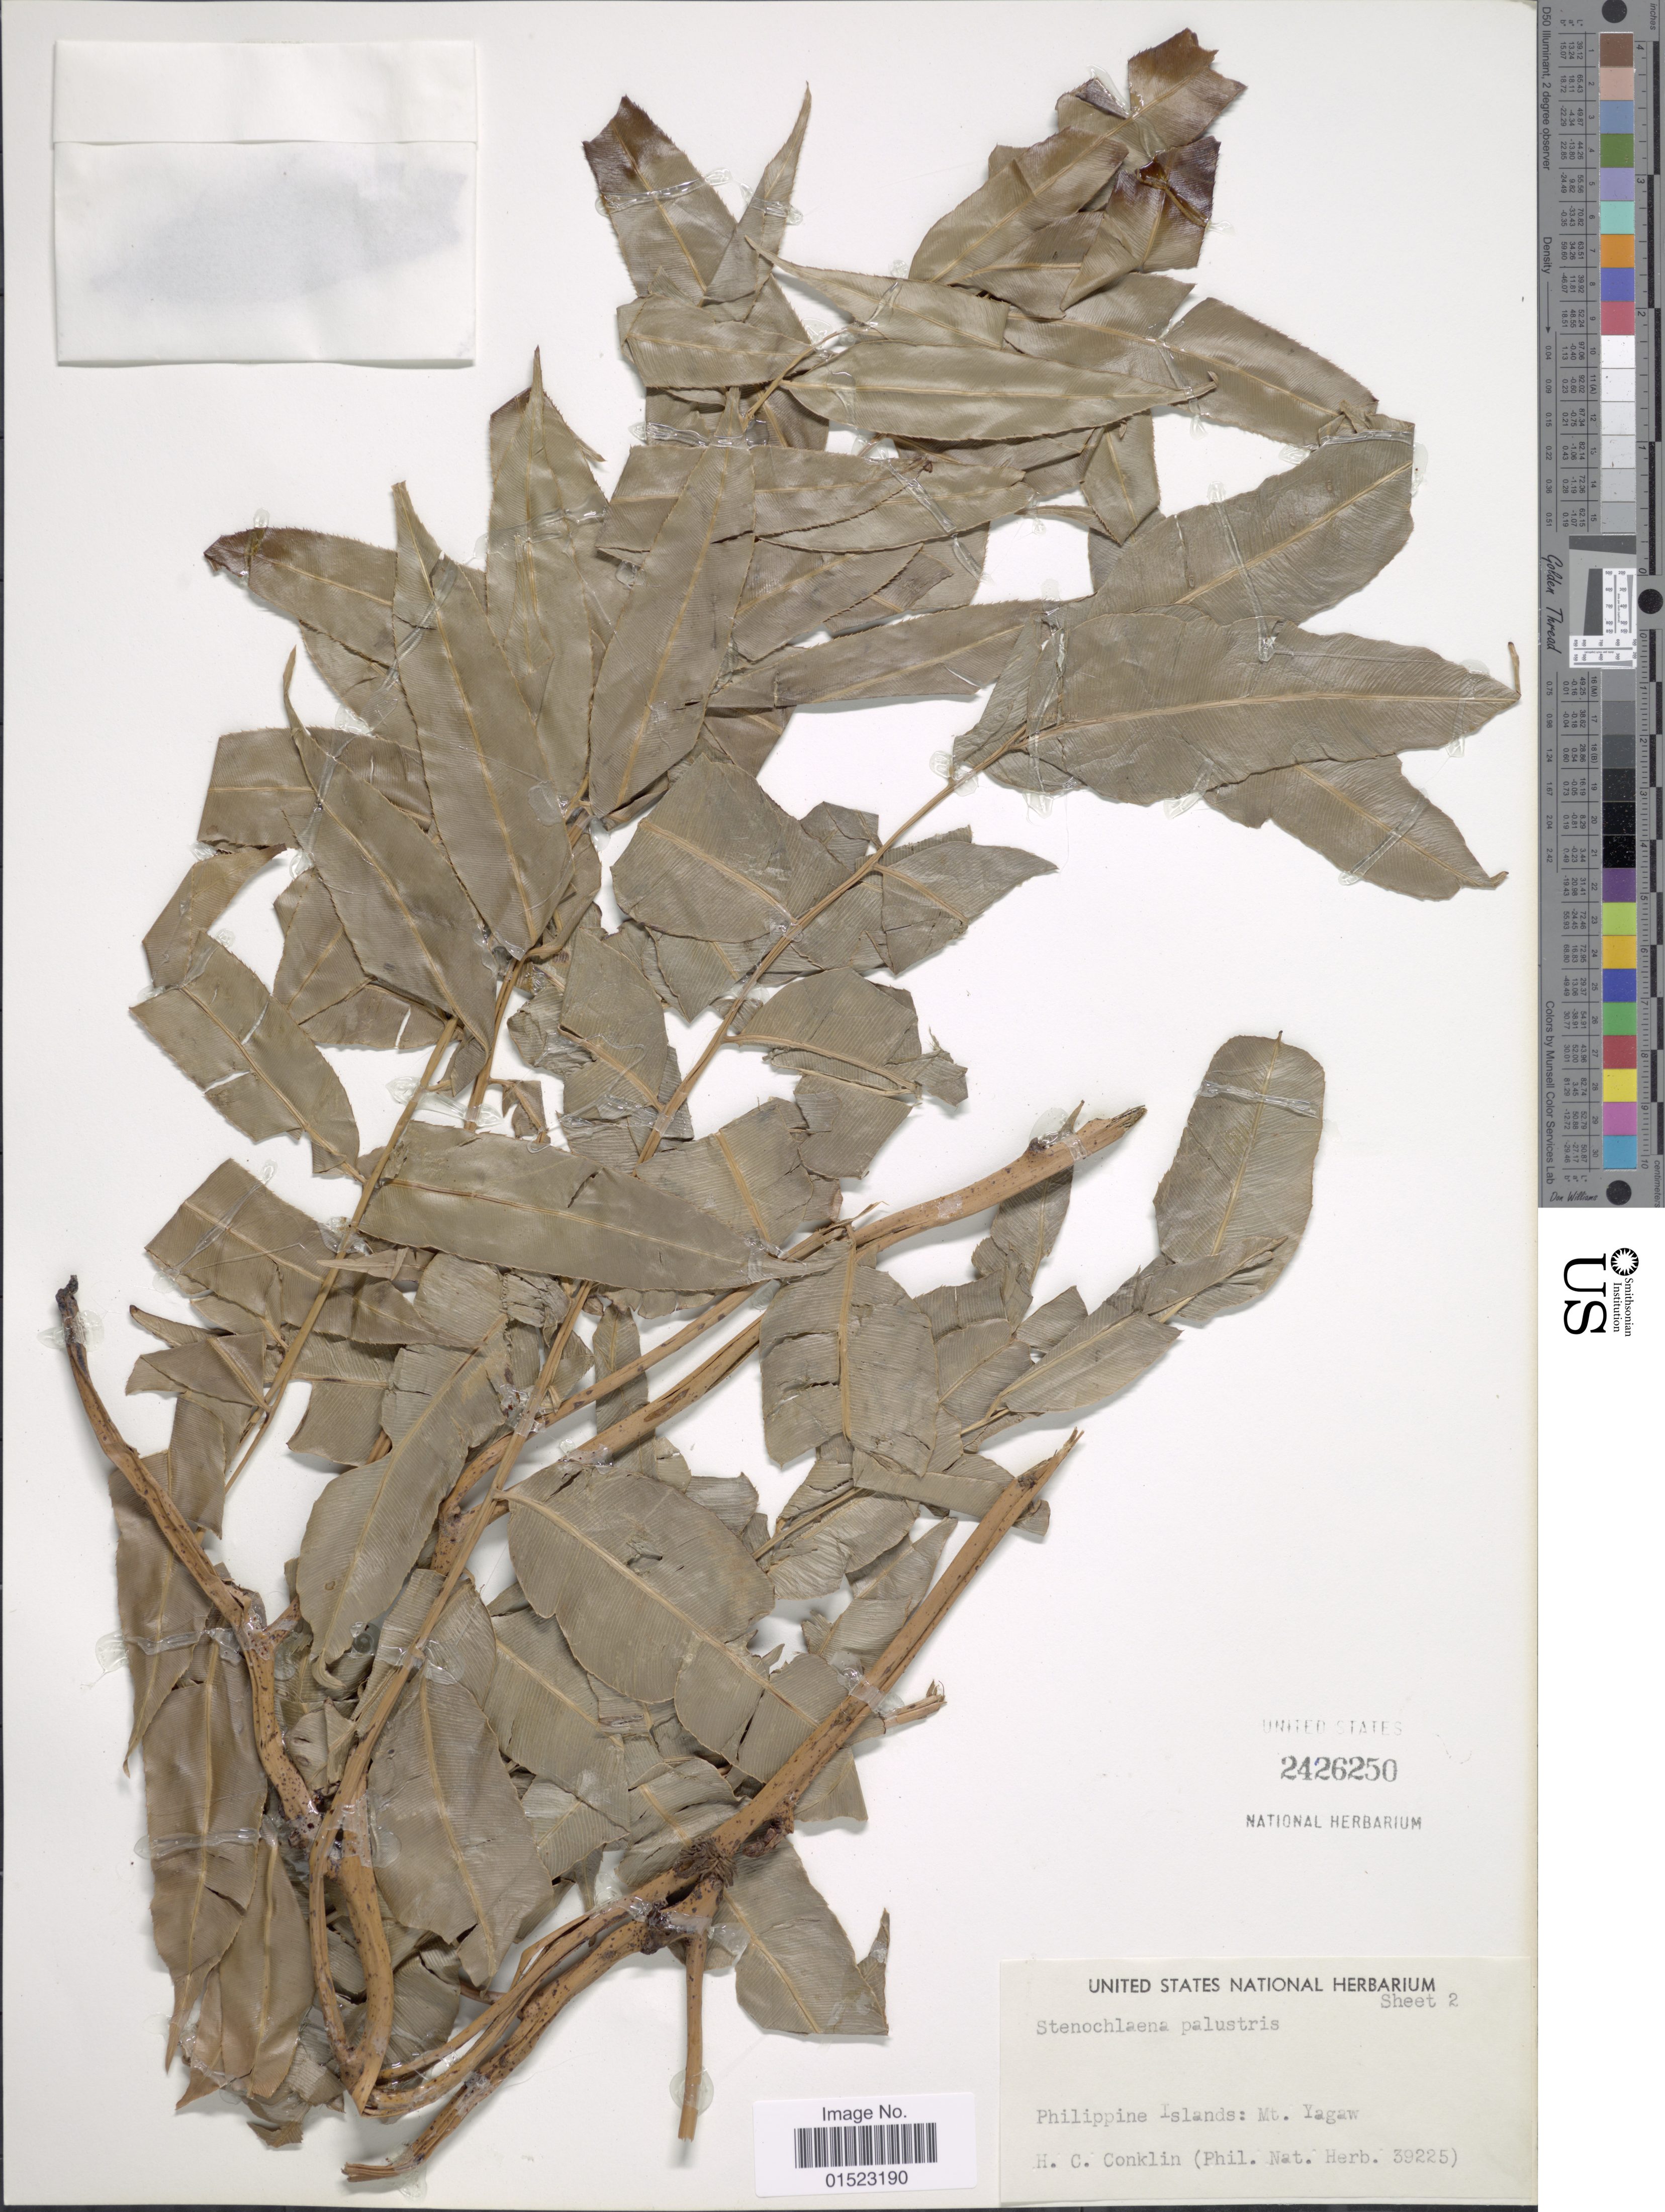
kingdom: Plantae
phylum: Tracheophyta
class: Polypodiopsida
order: Polypodiales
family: Blechnaceae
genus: Stenochlaena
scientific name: Stenochlaena palustris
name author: (Burm. f.) Bedd.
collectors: H. Conklin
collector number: Phil. Nat. Herb. 39225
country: Philippines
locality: Mt. Yagaw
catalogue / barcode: US 2426250